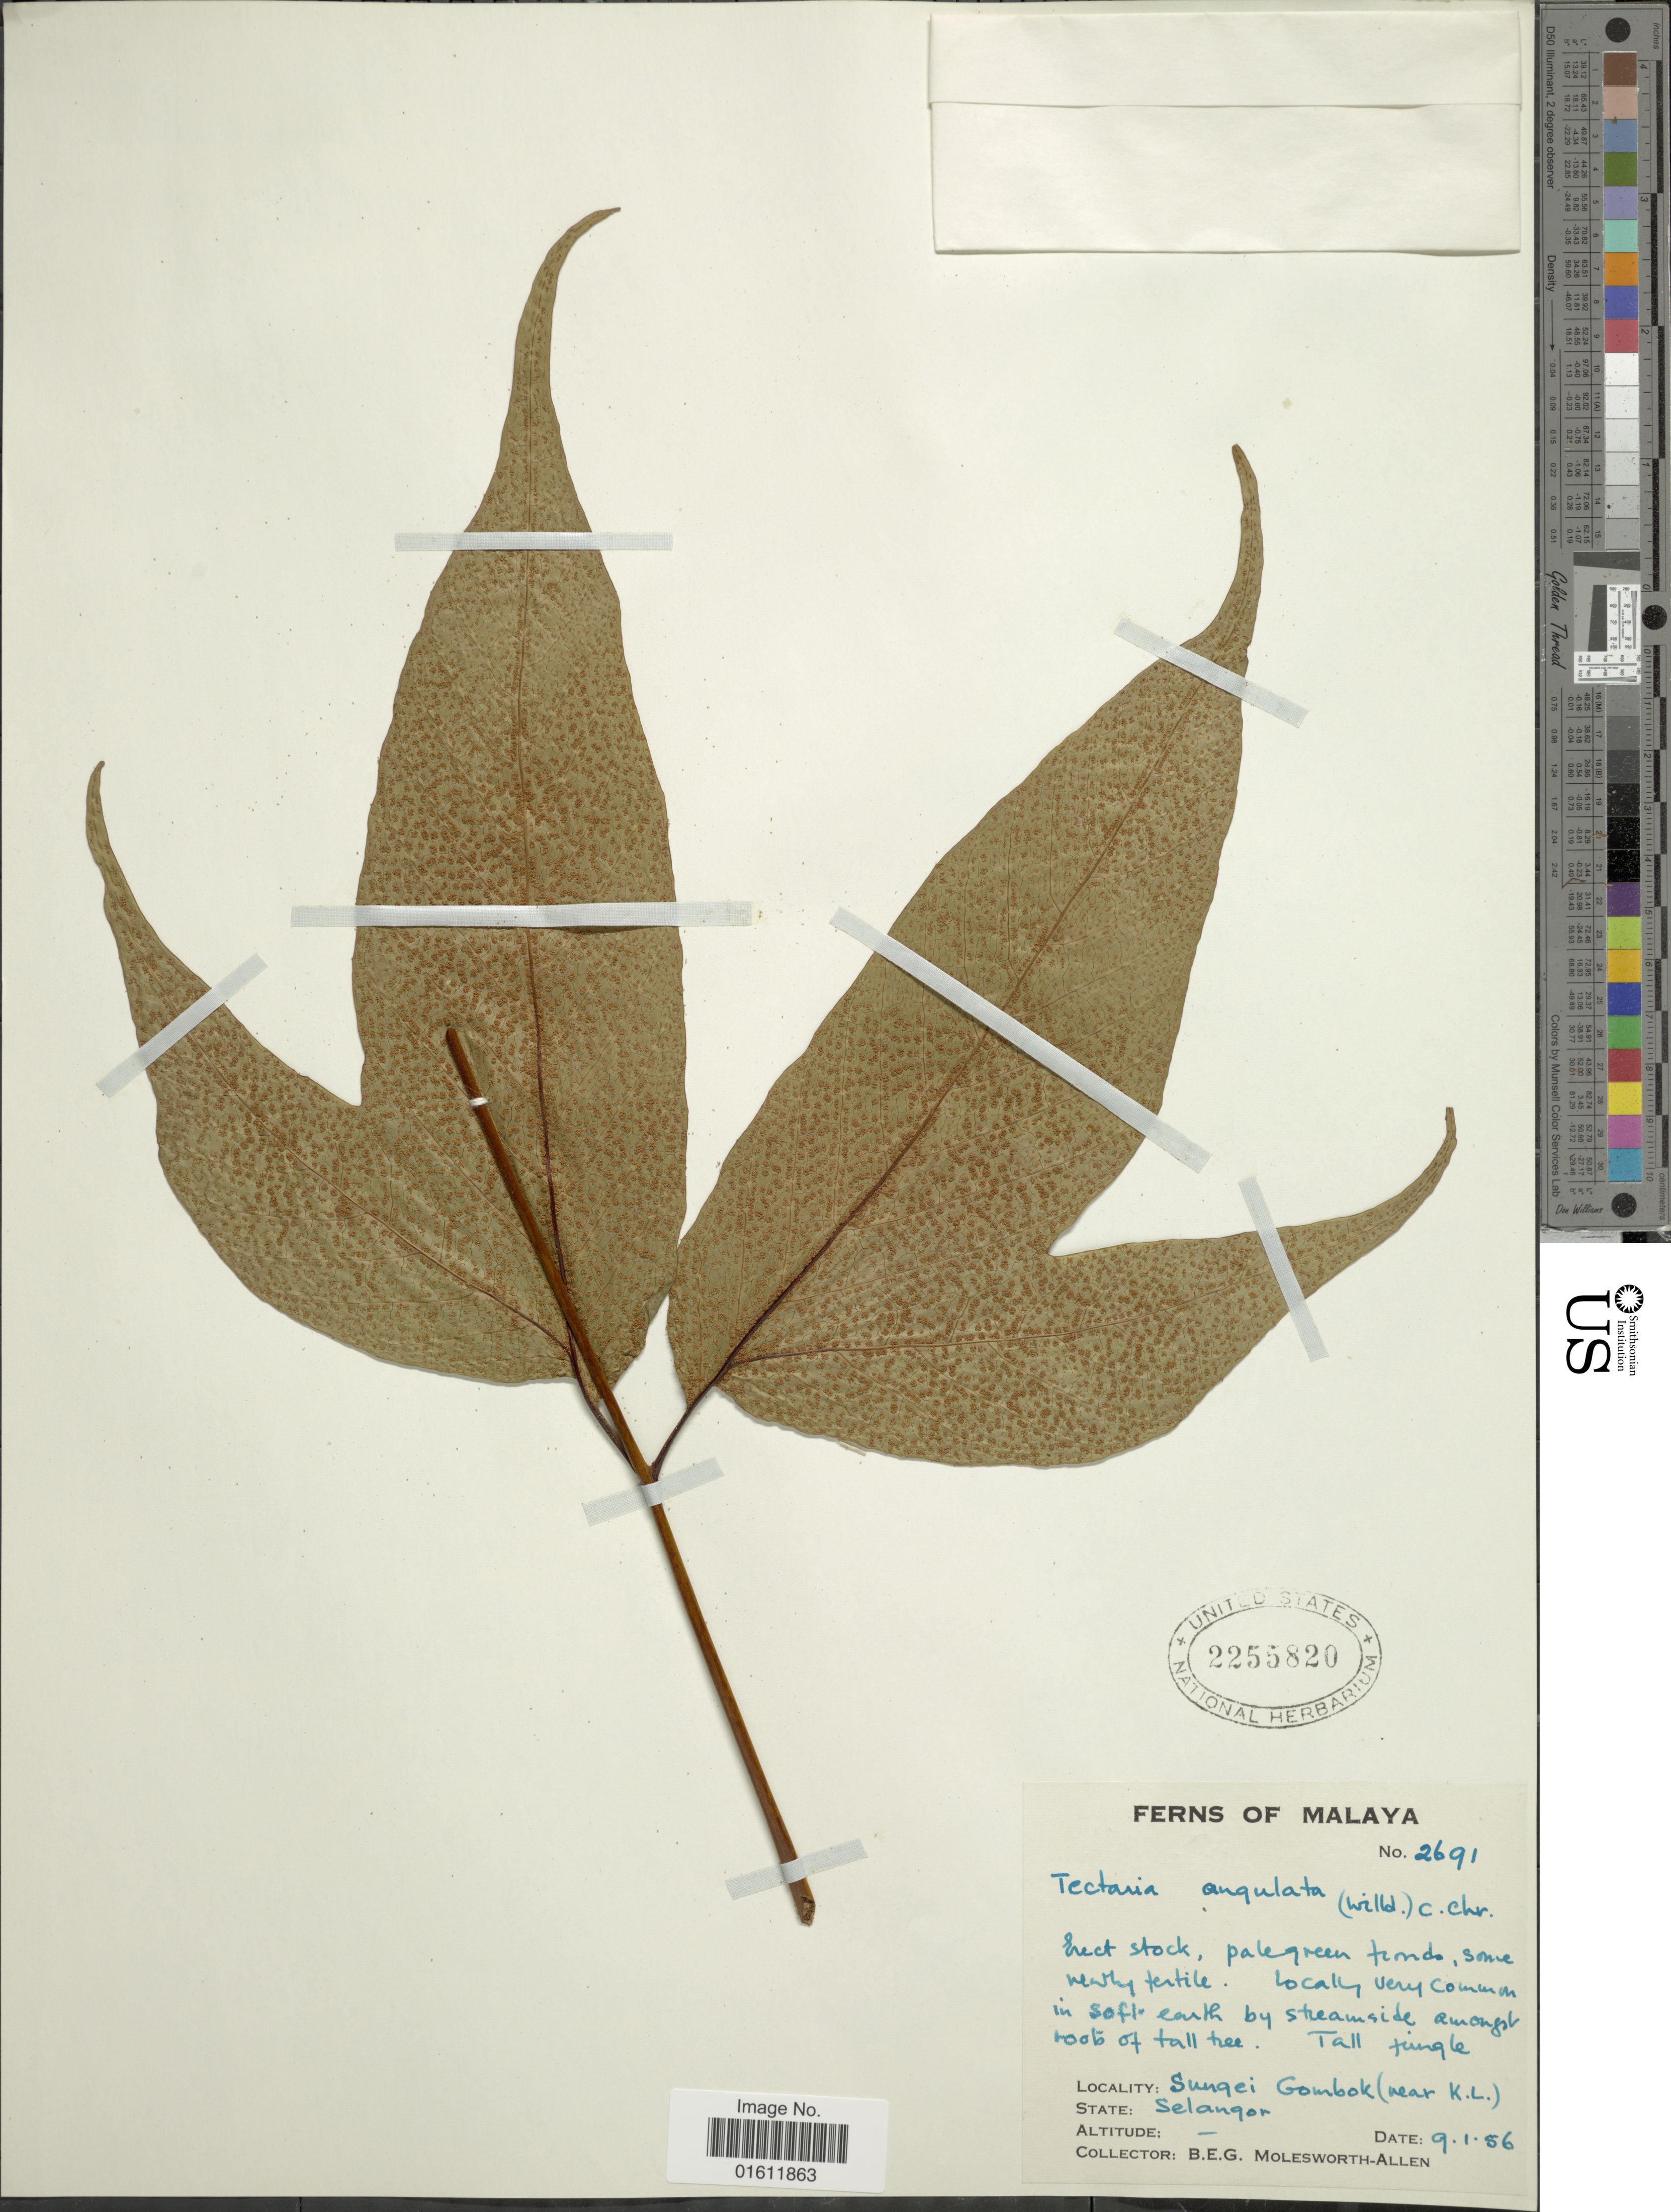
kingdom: Plantae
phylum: Tracheophyta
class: Polypodiopsida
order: Polypodiales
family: Tectariaceae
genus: Tectaria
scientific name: Tectaria angulata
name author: (Willd.) Copel.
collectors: B. E. G. Molesworth-Allen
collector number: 2691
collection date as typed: Transcribed d/m/y: 9/1/56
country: Malaysia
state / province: Selangor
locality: In soft earth by streamside amongst roots of tall tree, Sungei Gombok (near K.L.).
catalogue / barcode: US 2255820